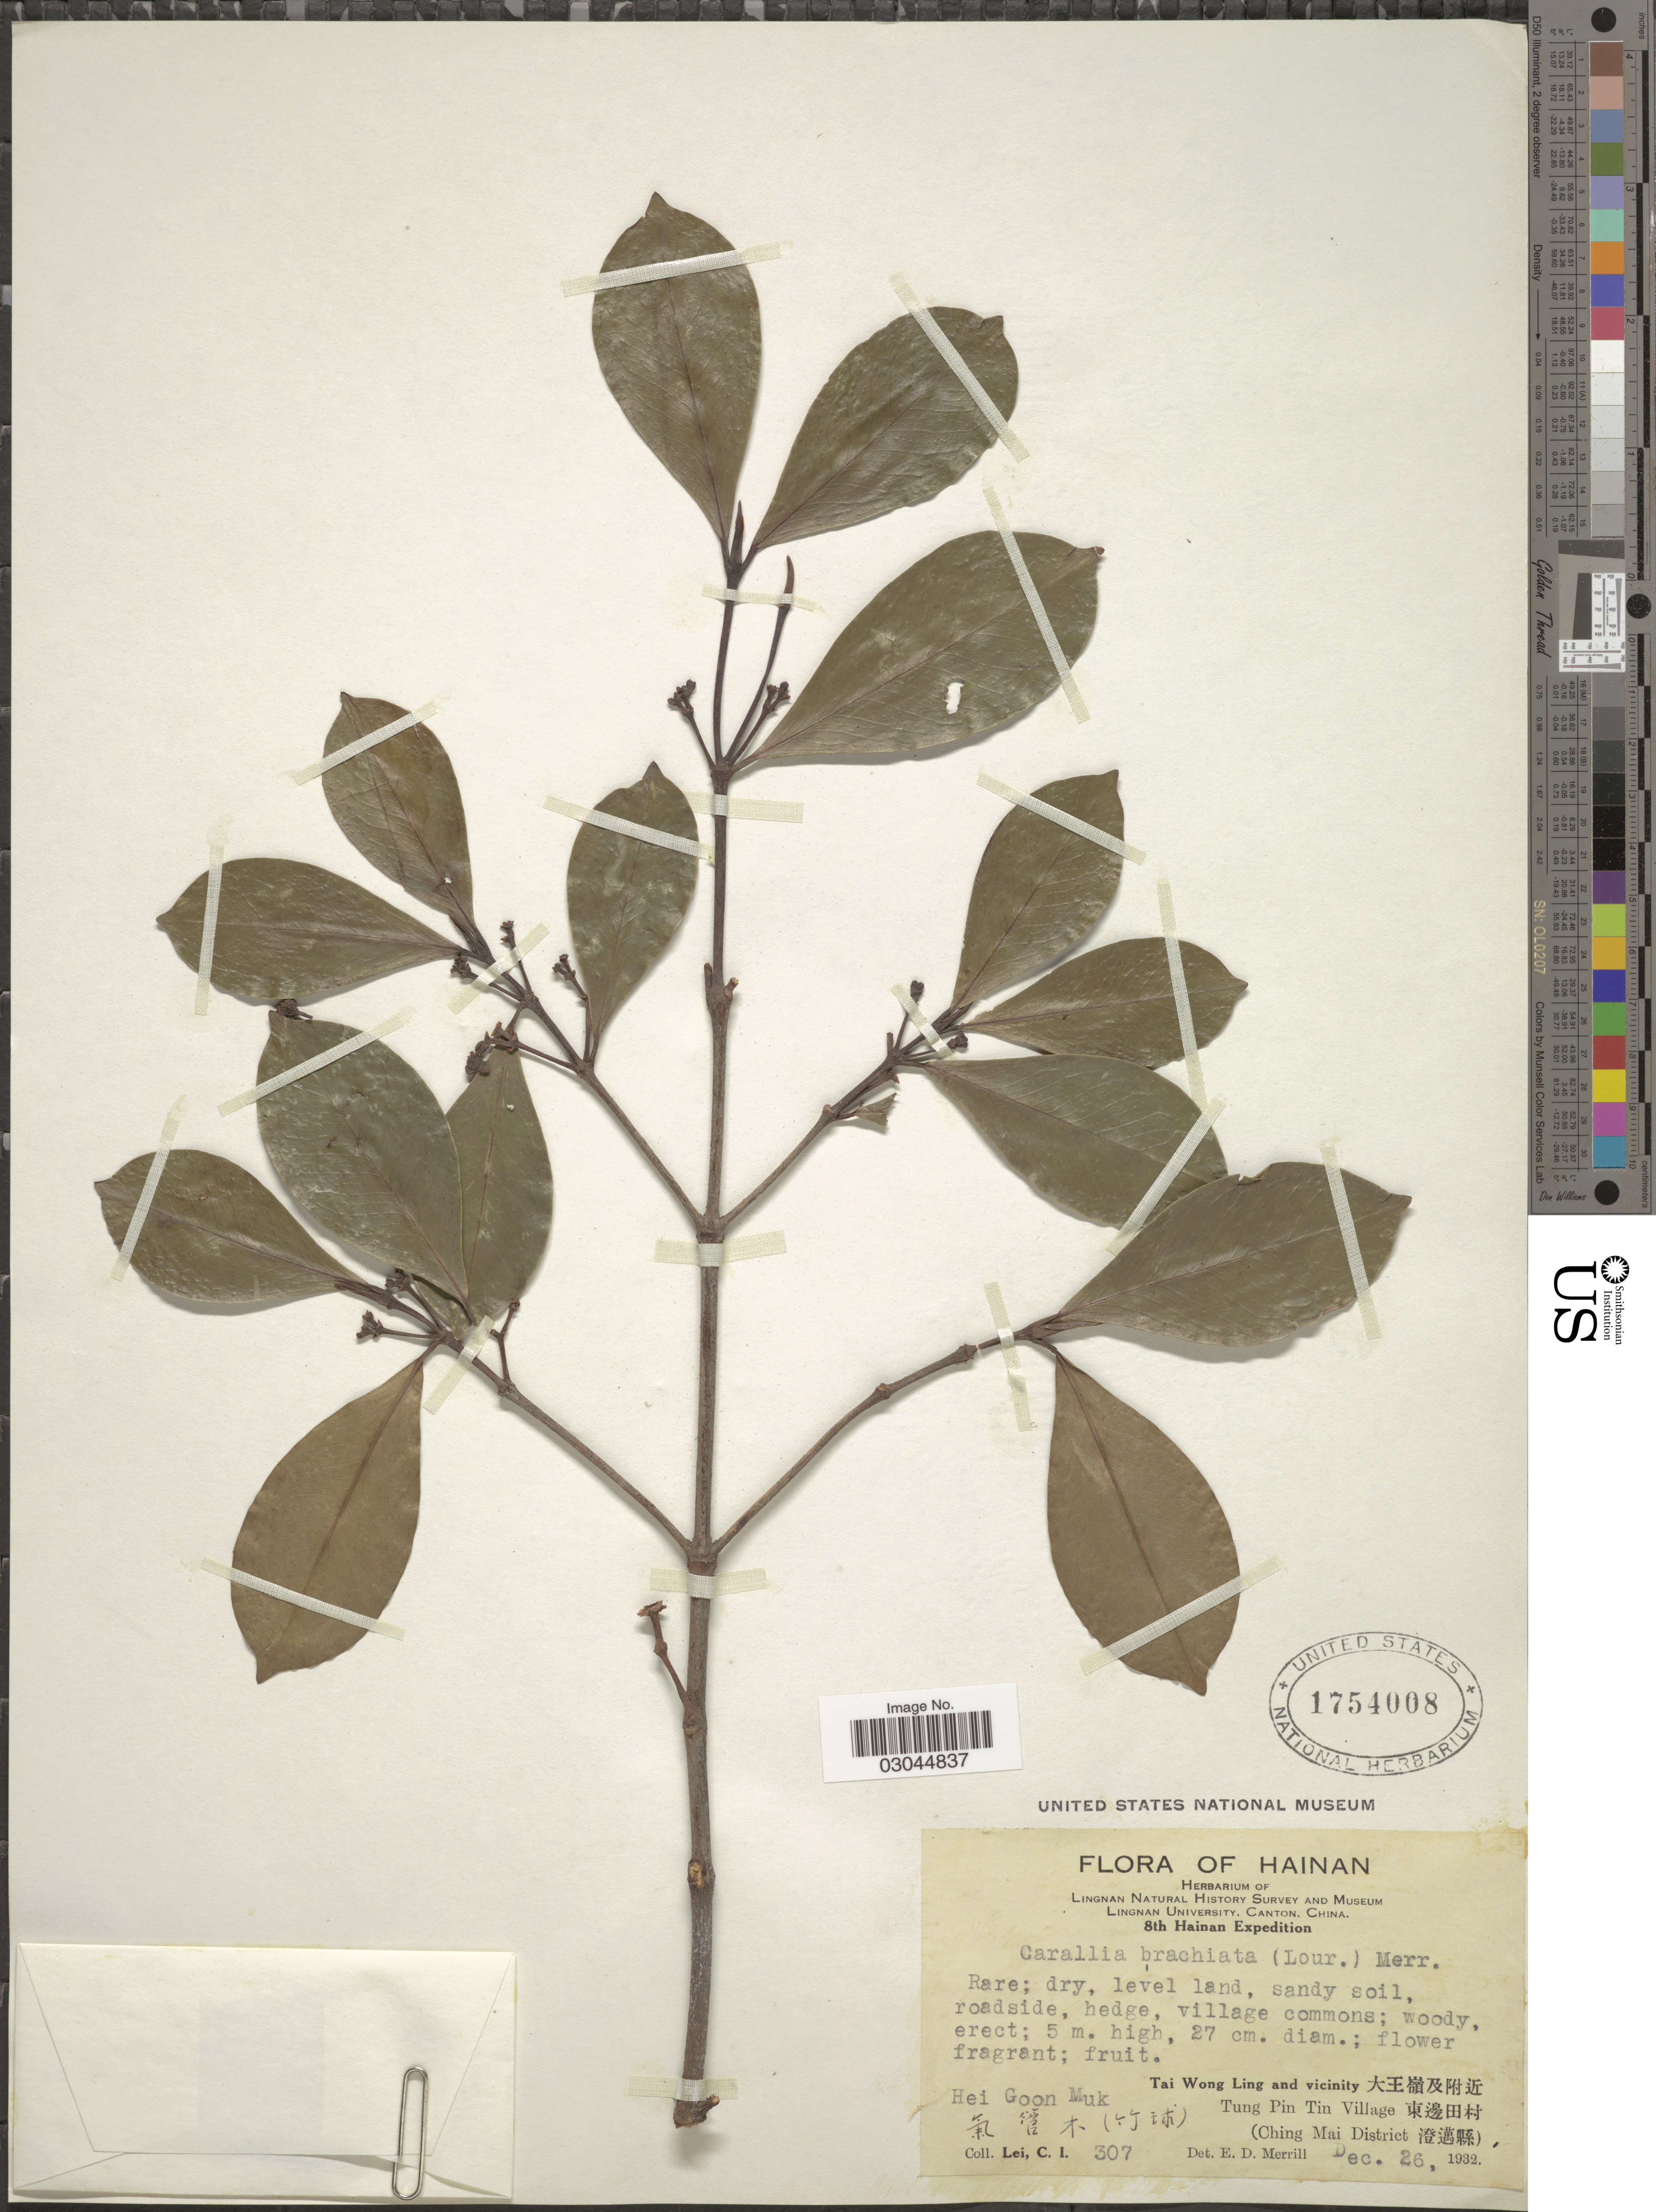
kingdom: Plantae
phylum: Tracheophyta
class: Magnoliopsida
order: Malpighiales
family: Rhizophoraceae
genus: Carallia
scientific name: Carallia brachiata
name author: (Lour.) Merr.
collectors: C. I. Lei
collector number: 307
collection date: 1932-12-26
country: China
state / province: Hainan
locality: Tai Wong Ling and vicinity. Tung Pin Tin Village (Ching Mai District).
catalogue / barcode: US 1754008